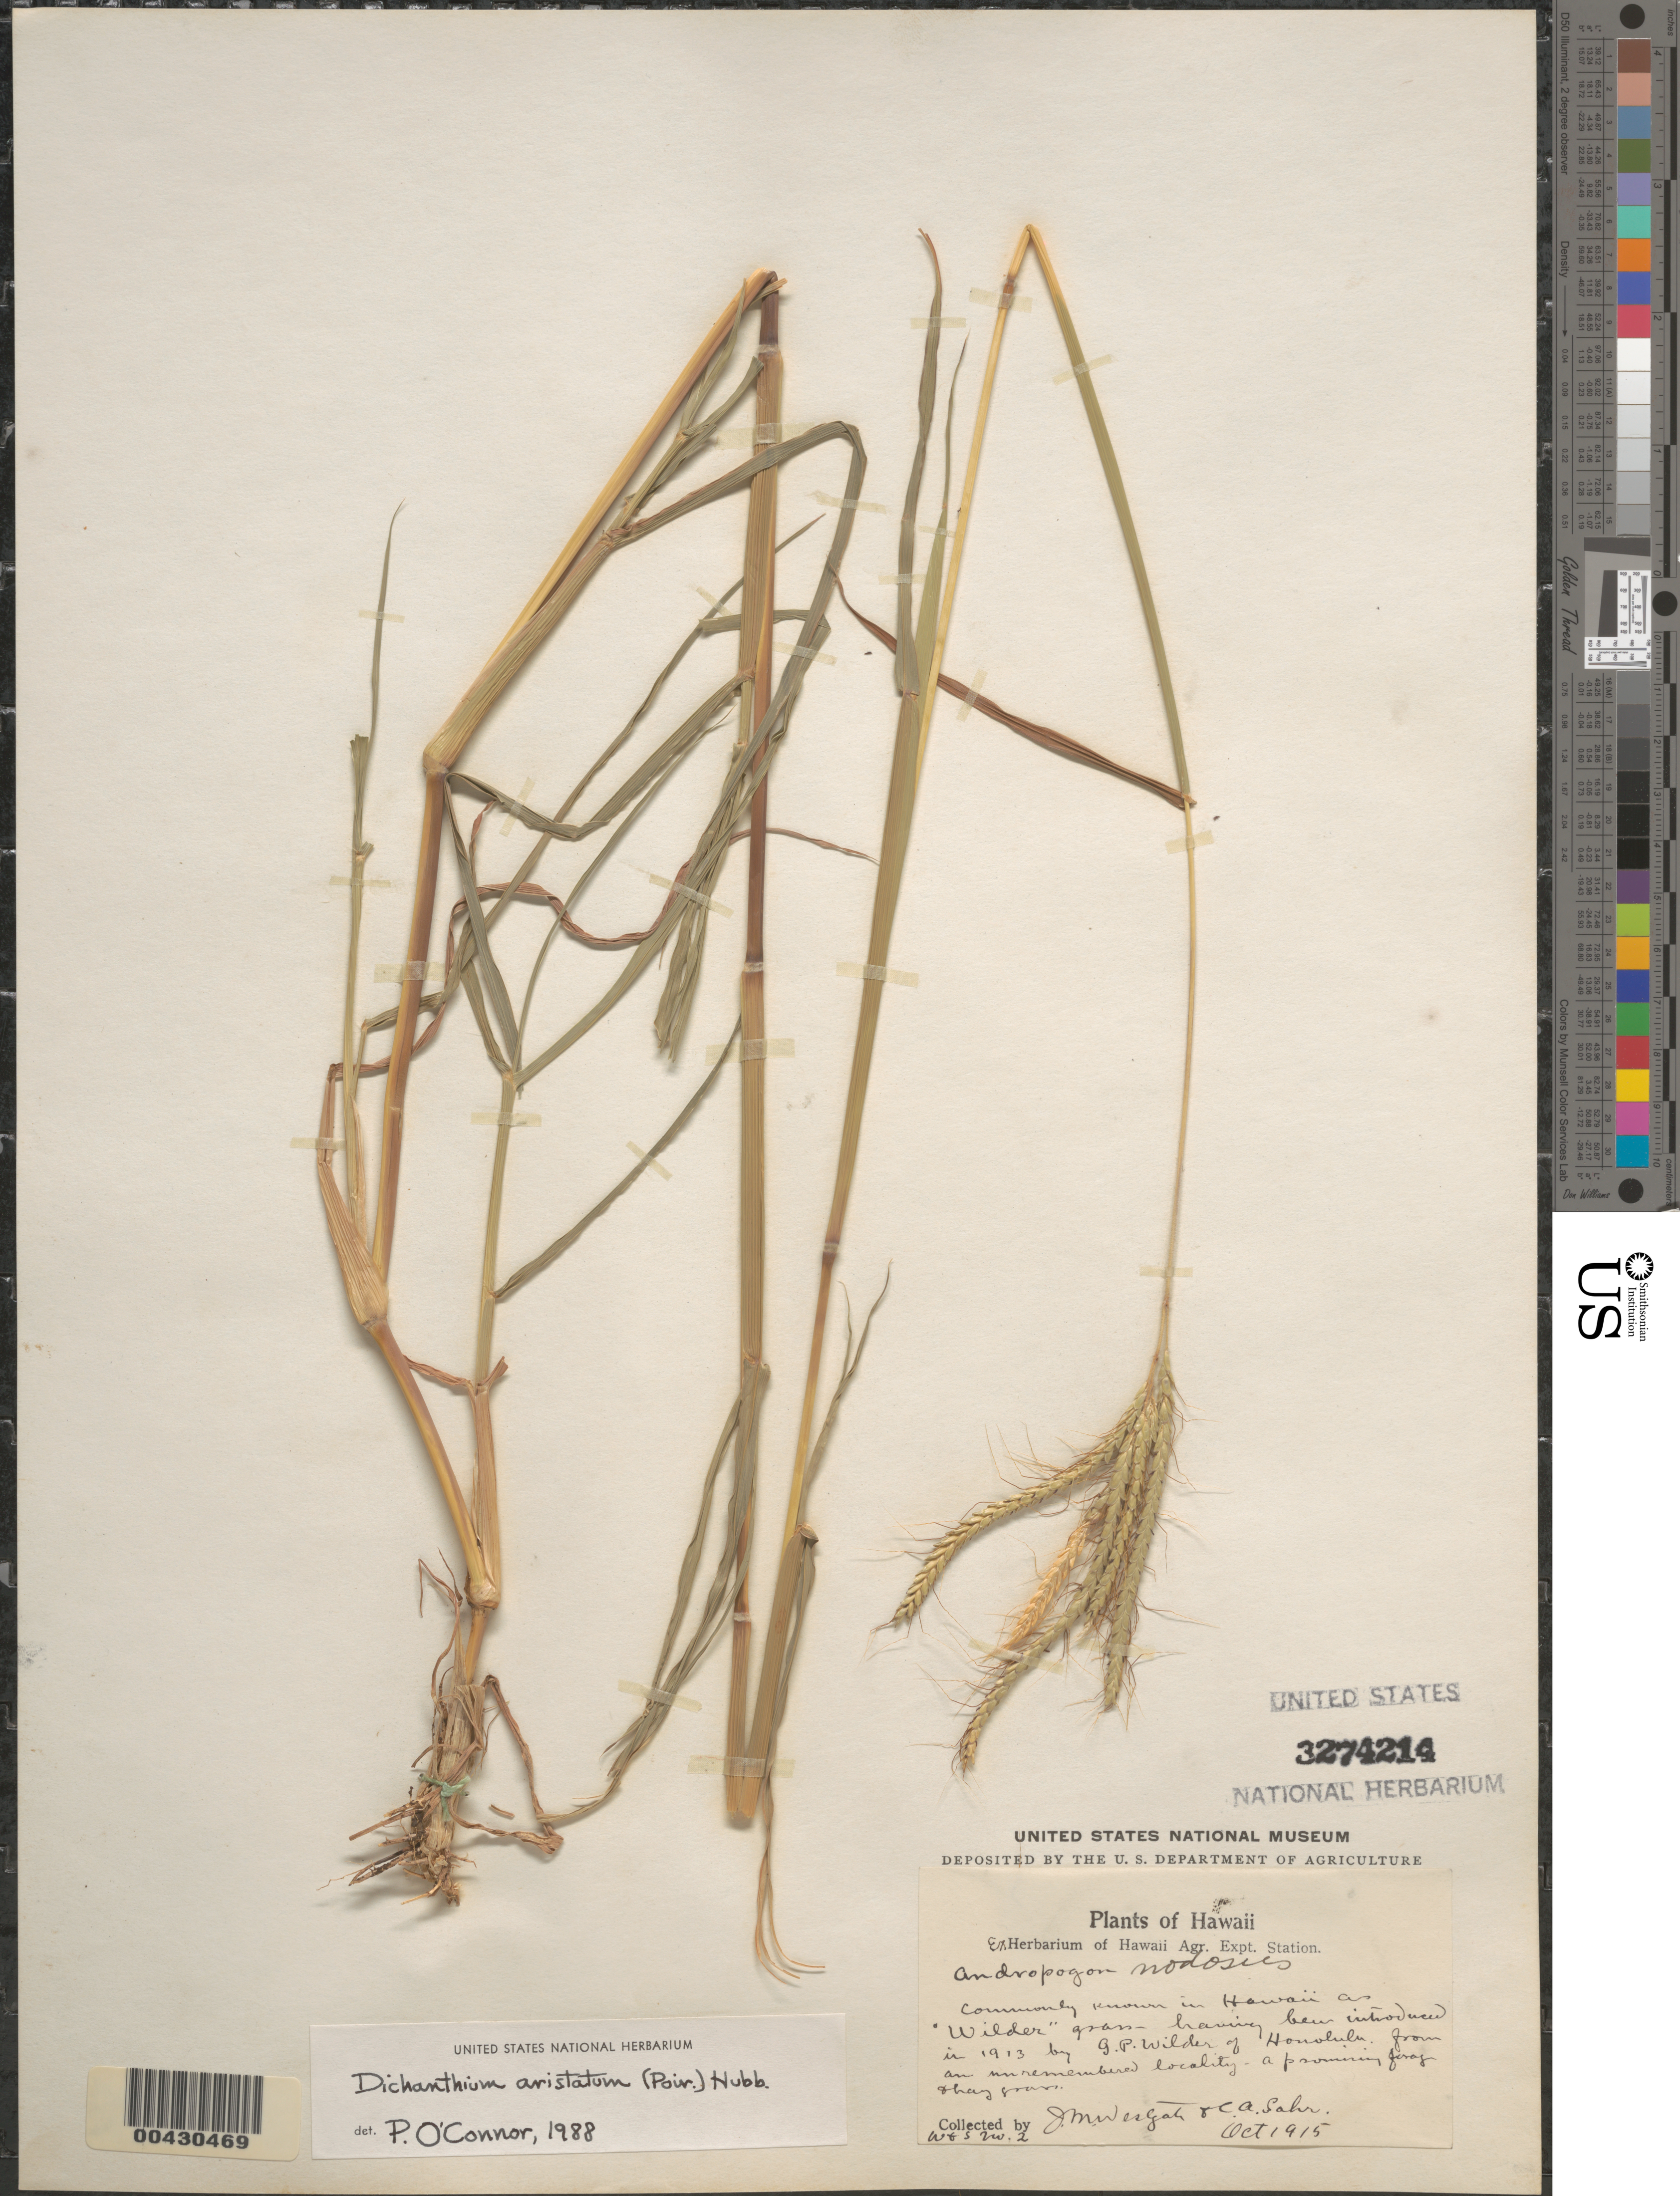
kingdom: Plantae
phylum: Tracheophyta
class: Liliopsida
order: Poales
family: Poaceae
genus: Dichanthium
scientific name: Dichanthium aristatum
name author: (Poir.) C.E. Hubb.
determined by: O'Connor, P.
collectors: J. Westgate & C. Sahr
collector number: W & S no. 2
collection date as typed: Oct 1915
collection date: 1915-10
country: United States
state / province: Hawaii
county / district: Honolulu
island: Oahu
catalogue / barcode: US 3274214